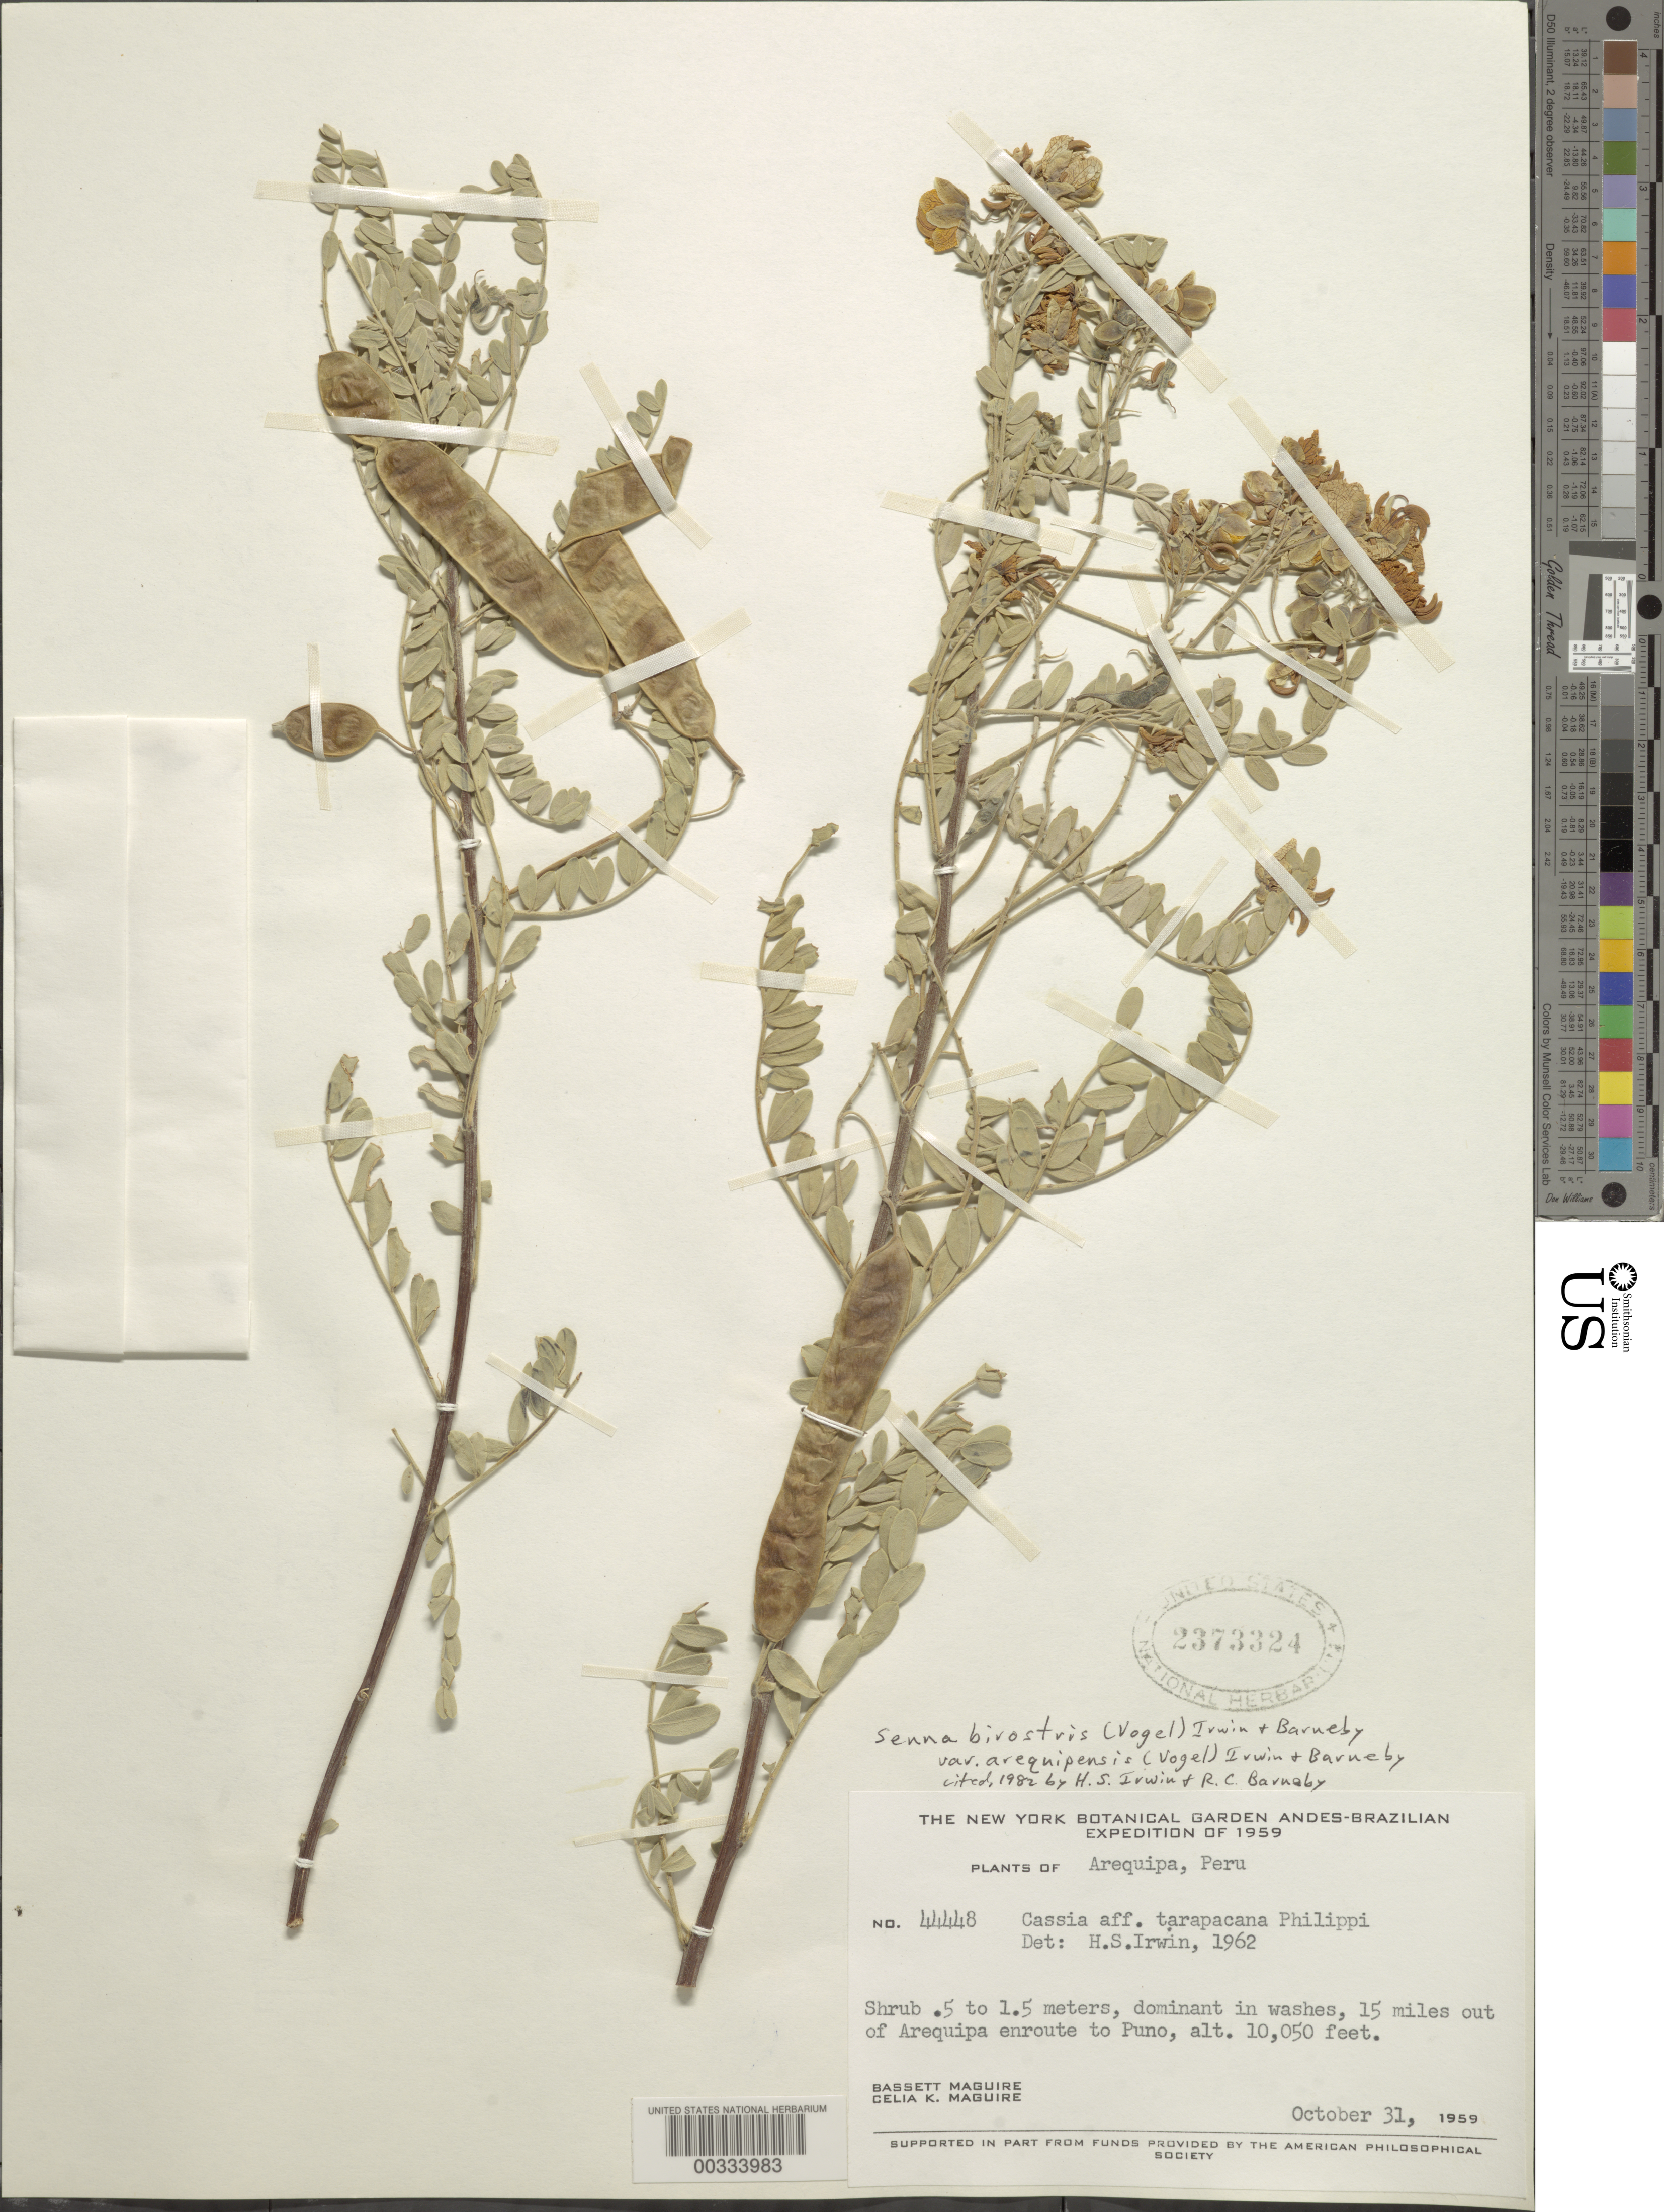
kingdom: Plantae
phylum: Tracheophyta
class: Magnoliopsida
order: Fabales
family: Fabaceae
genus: Senna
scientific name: Senna birostris var. arequipensis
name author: (Vogel) H.S. Irwin & Barneby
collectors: B. Maguire & C. K. Maguire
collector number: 44448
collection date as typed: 31 Oct 1959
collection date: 1959-10-31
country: Peru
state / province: Arequipa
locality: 15 mi out of Arequipa enroute to Puno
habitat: In washes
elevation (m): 3063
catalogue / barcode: US 2373324